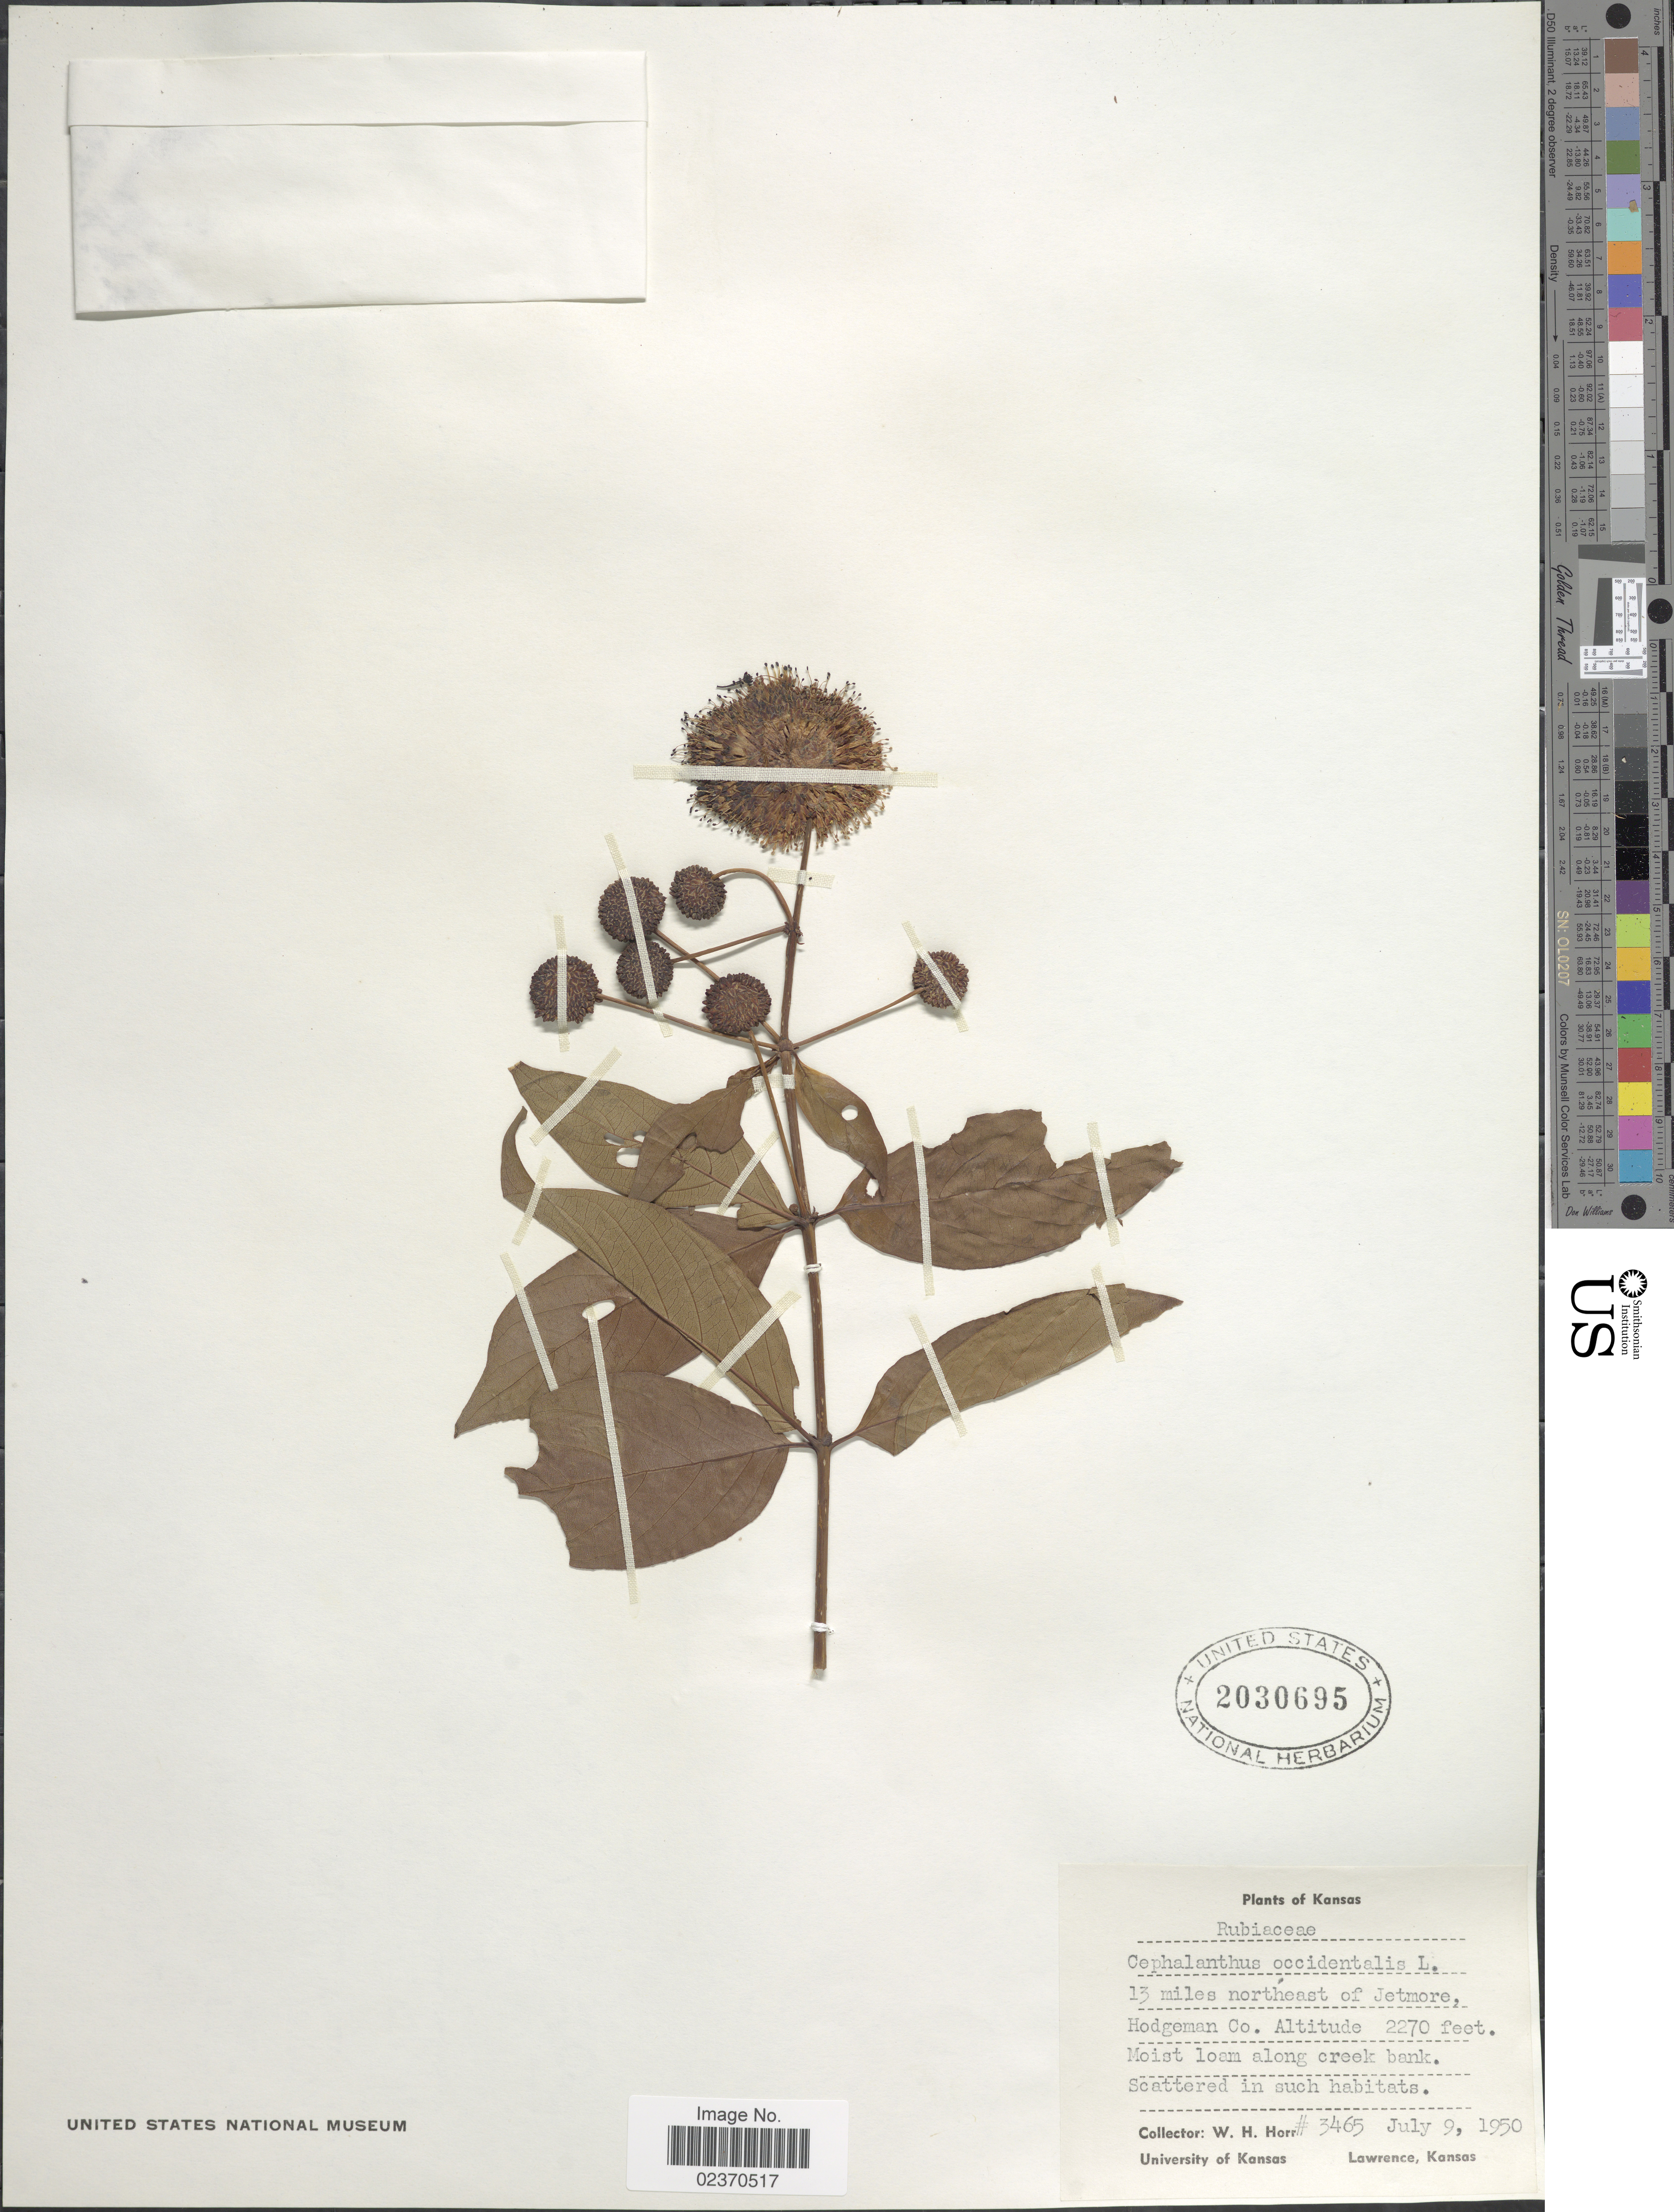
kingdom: Plantae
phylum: Tracheophyta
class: Magnoliopsida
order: Gentianales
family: Rubiaceae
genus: Cephalanthus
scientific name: Cephalanthus occidentalis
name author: L.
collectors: W. H. Horr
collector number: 3465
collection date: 1950-07-09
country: United States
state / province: Kansas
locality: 13 miles northeast of Jetmore, Hodgeman Co.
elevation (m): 692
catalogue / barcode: US 2030695